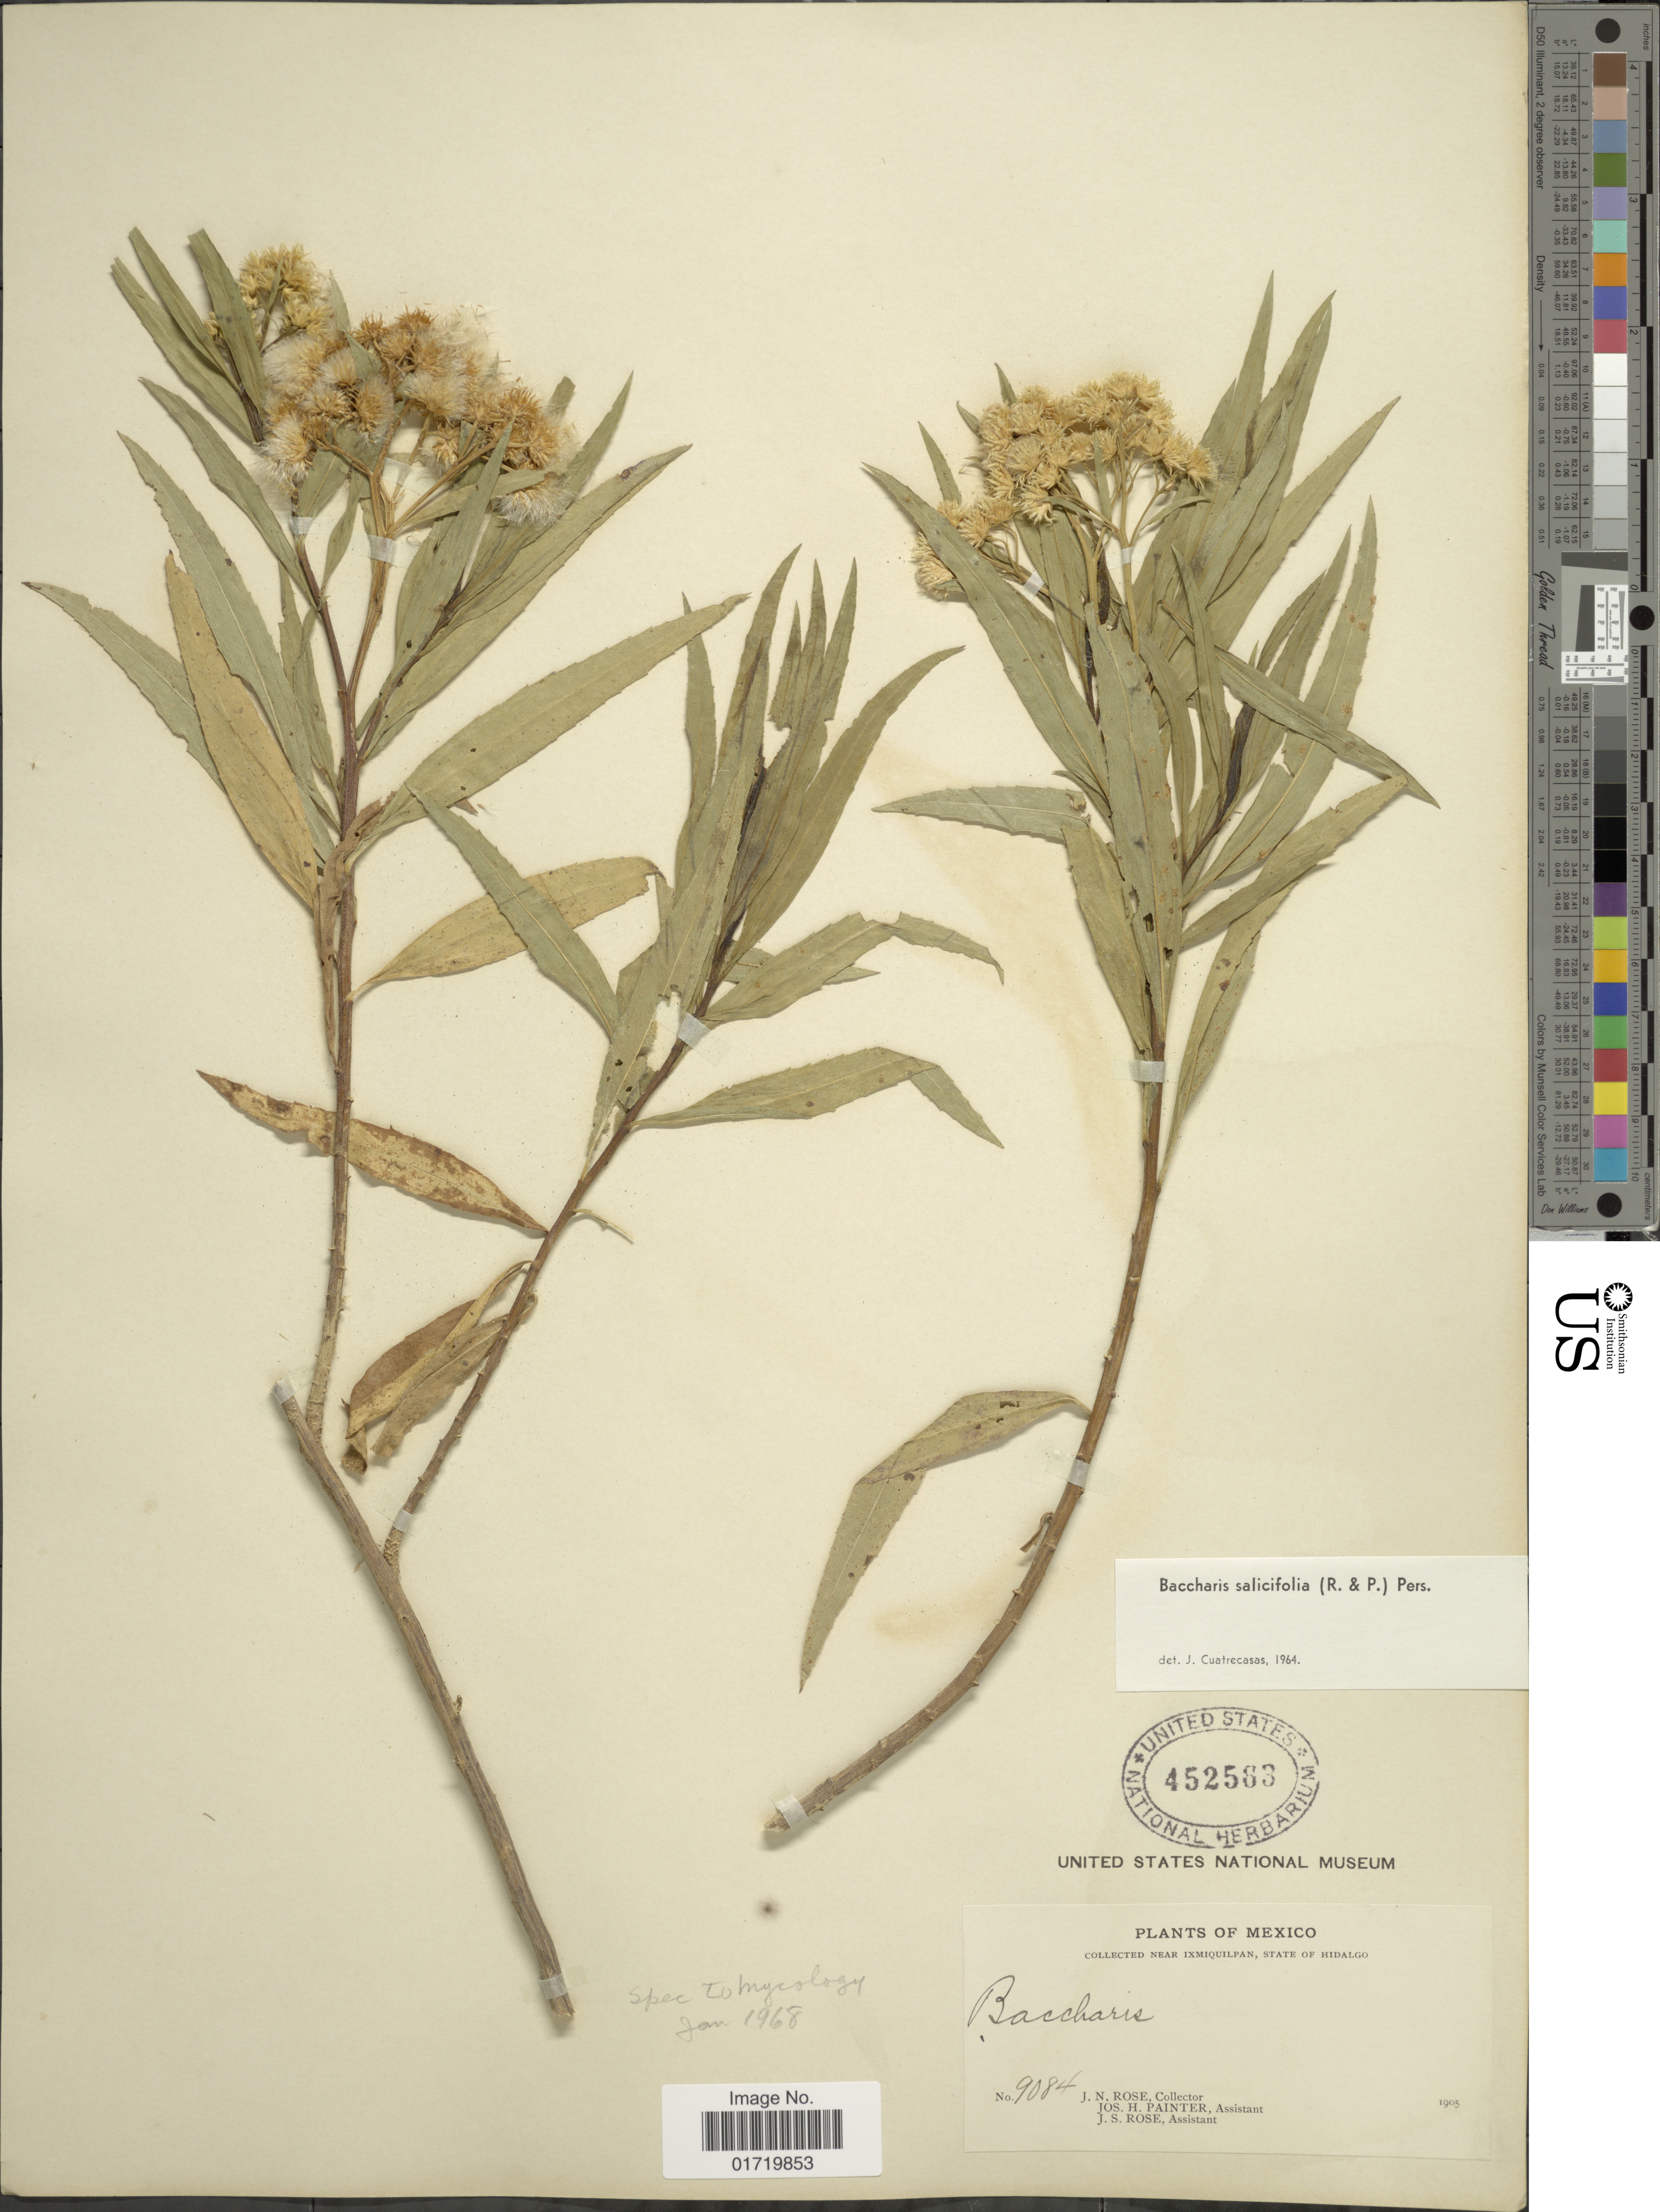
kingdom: Plantae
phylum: Tracheophyta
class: Magnoliopsida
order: Asterales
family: Asteraceae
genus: Baccharis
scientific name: Baccharis salicifolia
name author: (Ruiz & Pav.) Pers.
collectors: J. N. Rose, J. H. Painter & J. S. Rose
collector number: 9084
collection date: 1905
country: Mexico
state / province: Hidalgo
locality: Near Ixmiquilpan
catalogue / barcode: US 452563